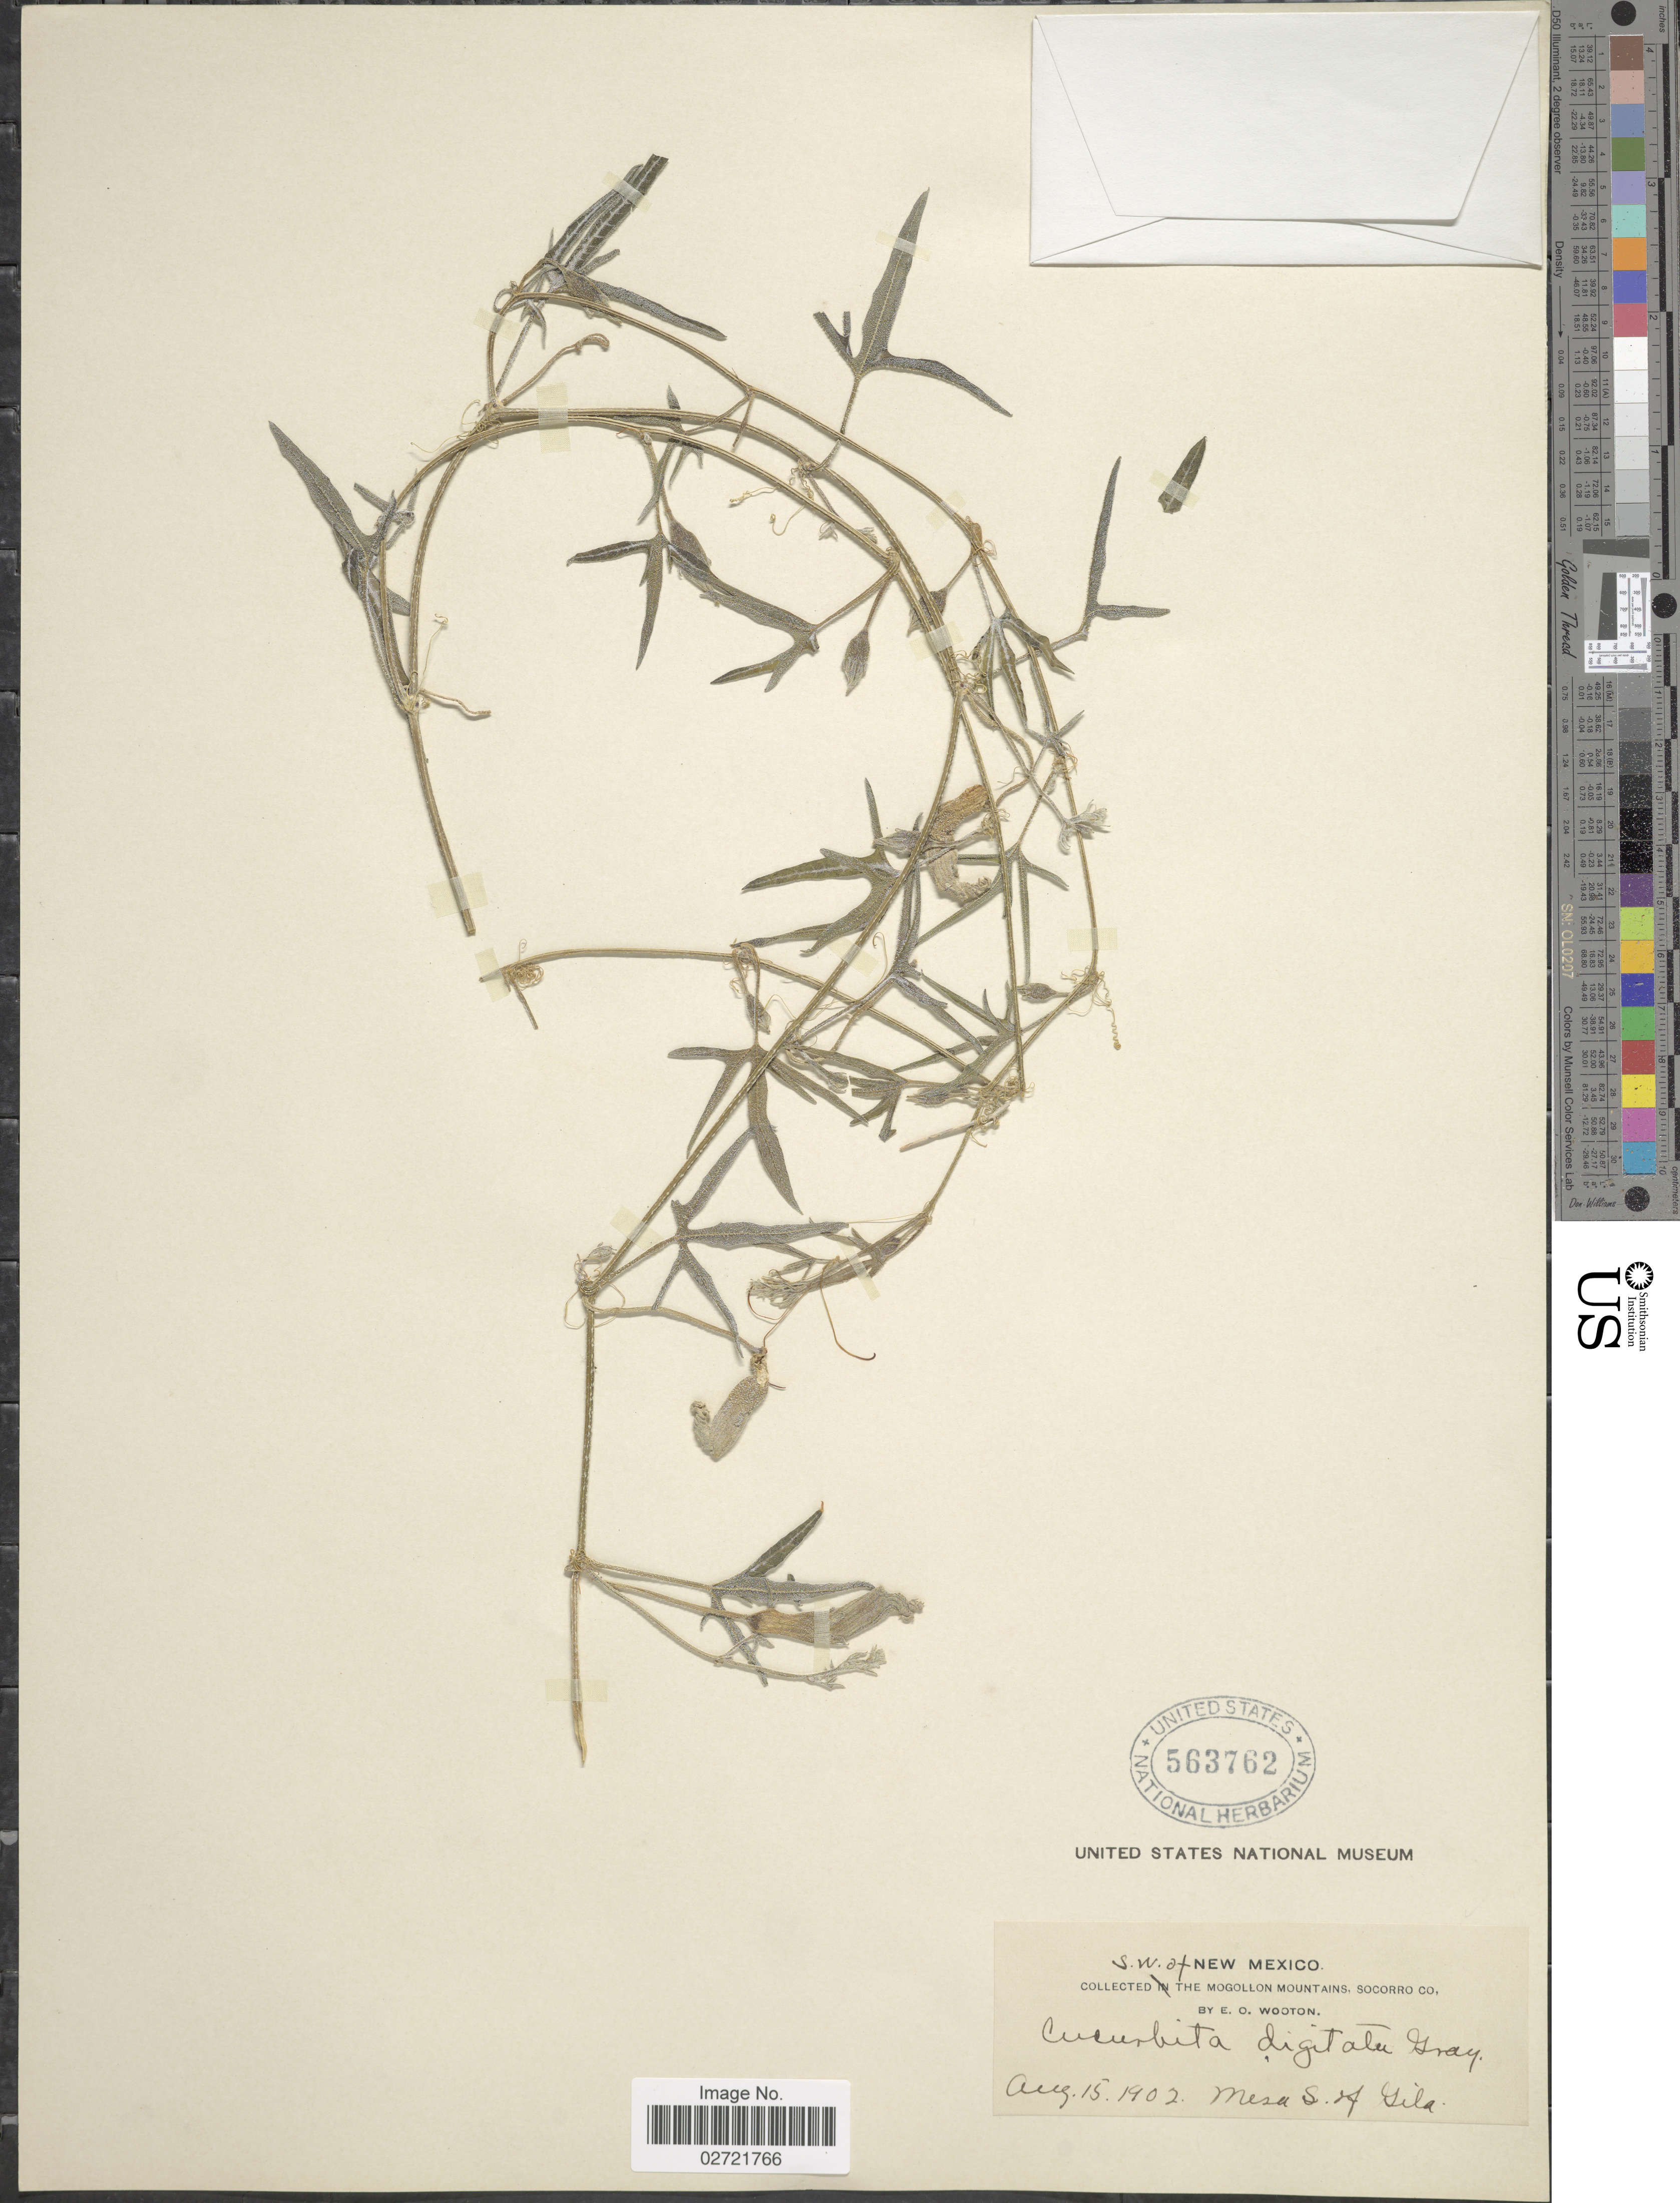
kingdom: Plantae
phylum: Tracheophyta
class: Magnoliopsida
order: Cucurbitales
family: Cucurbitaceae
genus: Cucurbita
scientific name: Cucurbita digitata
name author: A. Gray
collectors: E. O. Wooton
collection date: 1902-08-15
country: United States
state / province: New Mexico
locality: S.W. of New Mexico, The Mogollon Mountains, Socorro Co, Mesa S of Gila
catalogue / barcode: US 563762